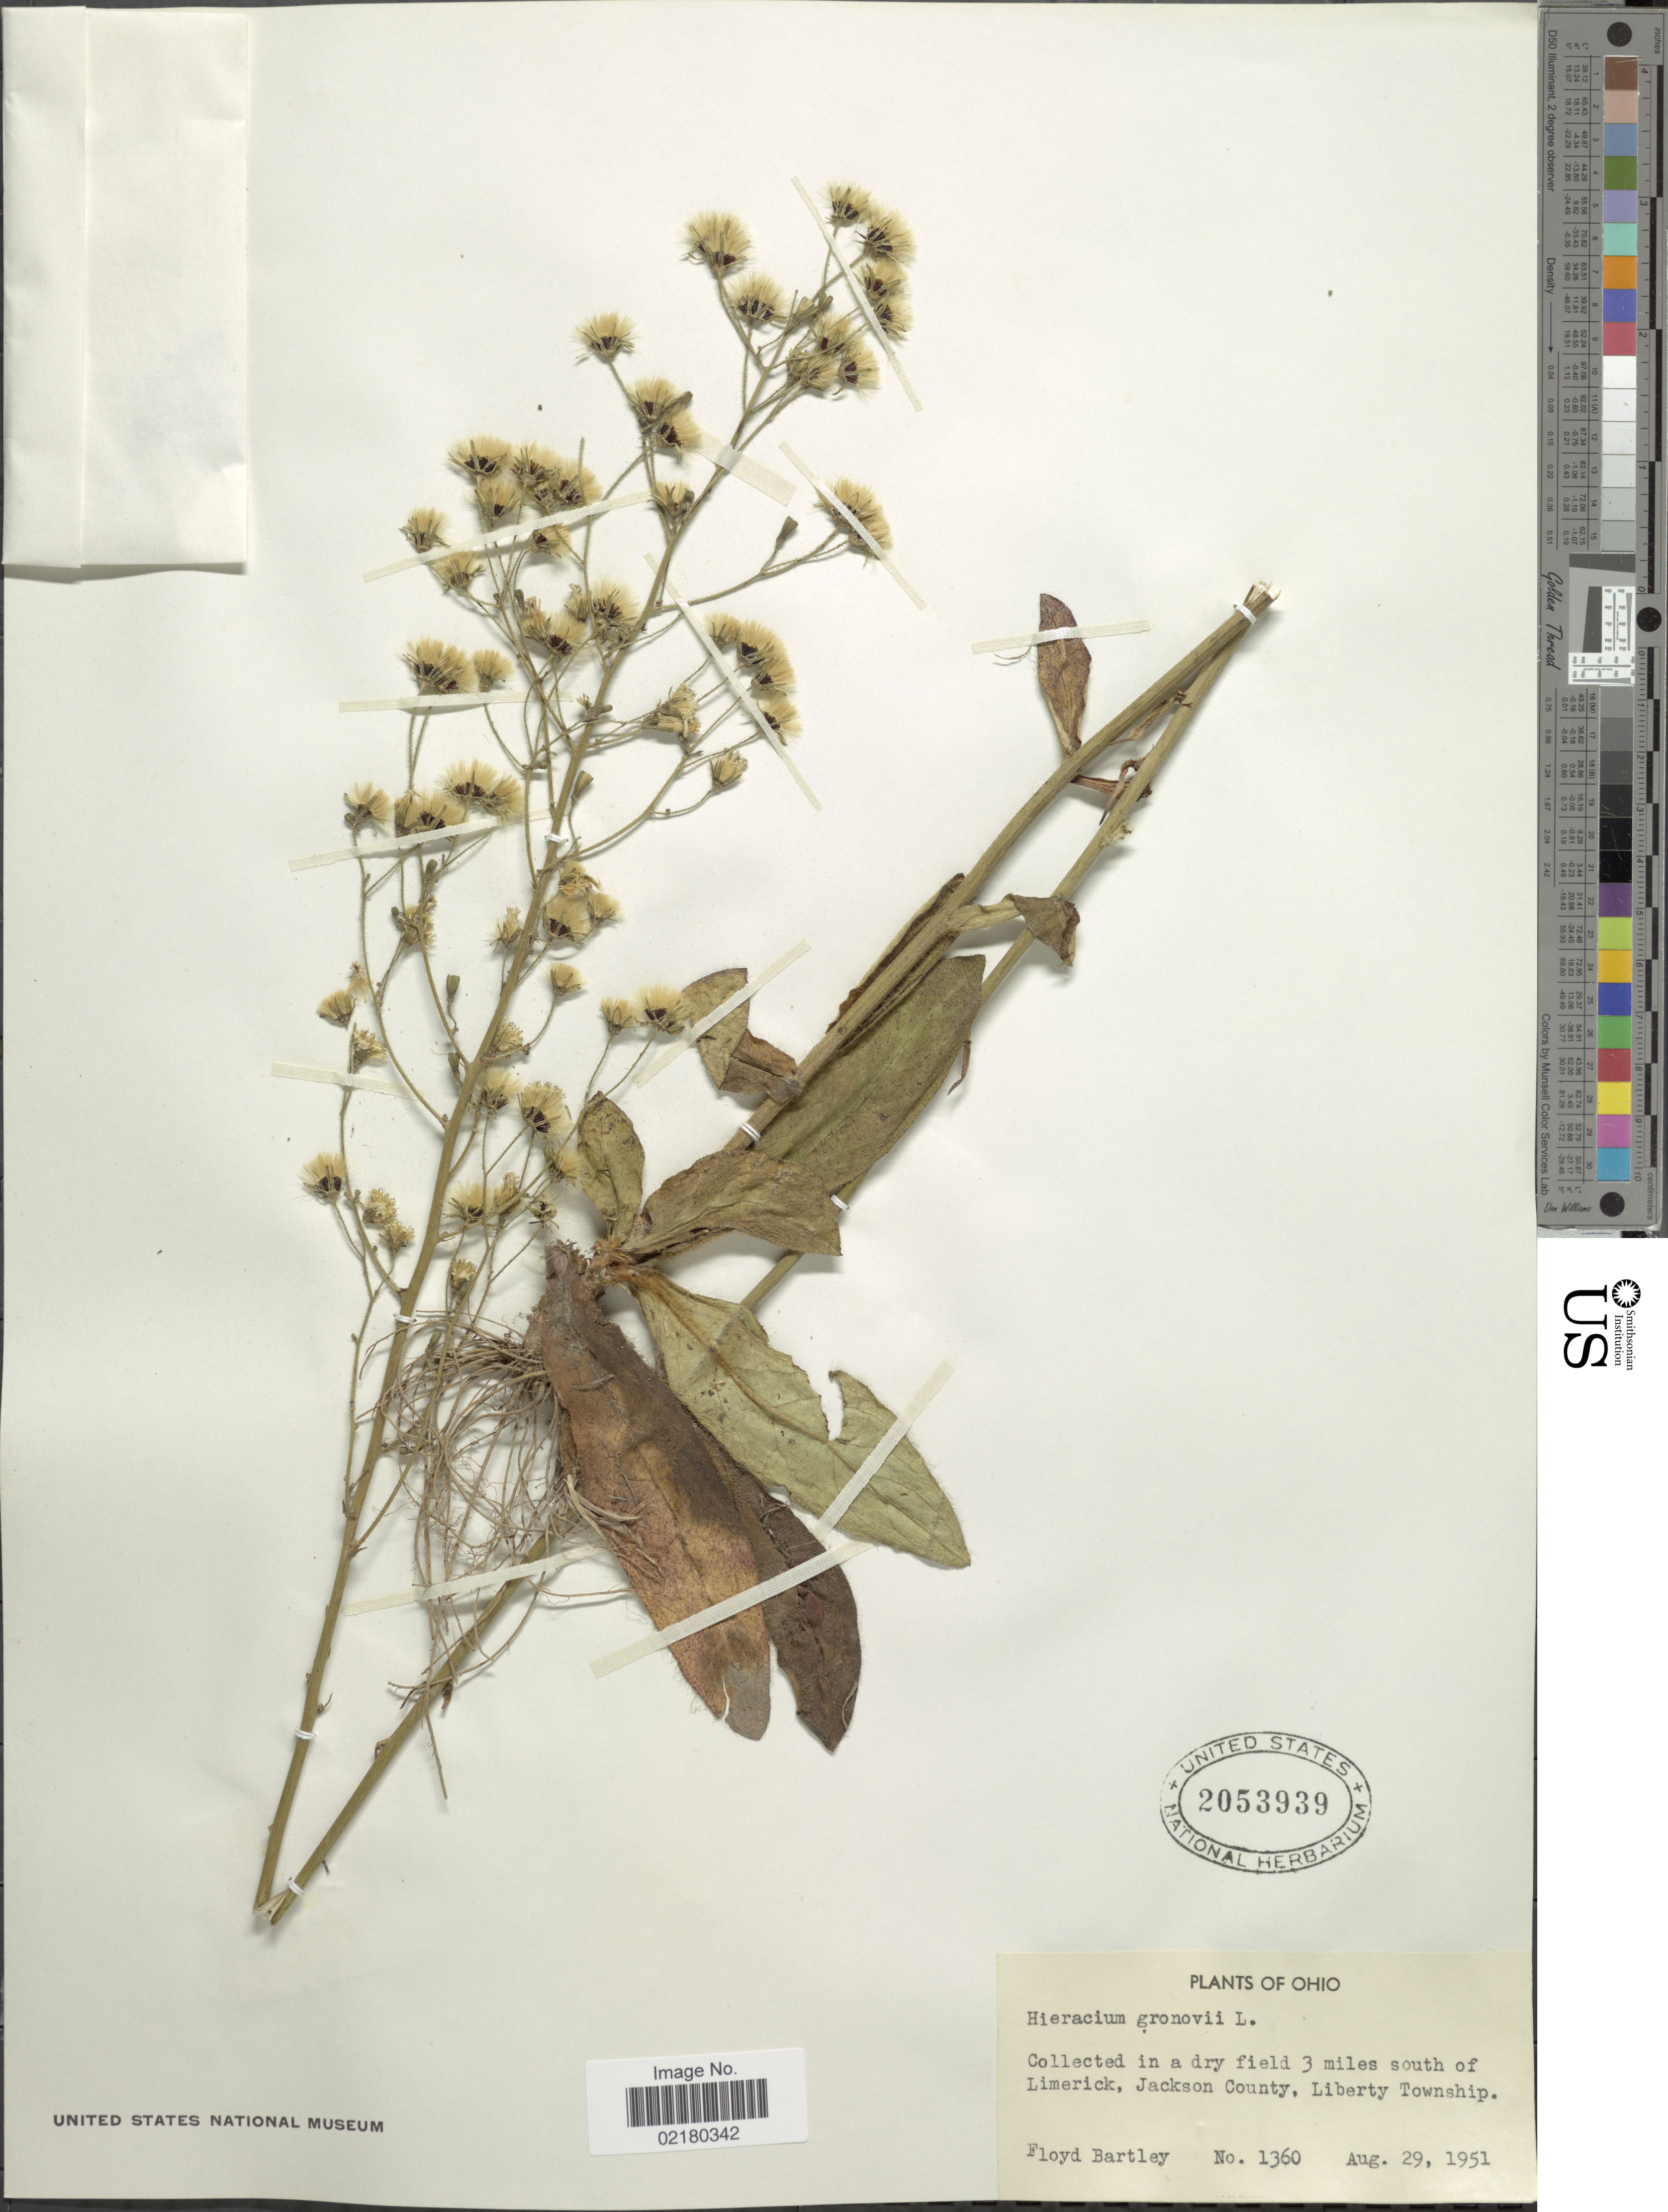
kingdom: Plantae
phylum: Tracheophyta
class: Magnoliopsida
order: Asterales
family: Asteraceae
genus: Hieracium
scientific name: Hieracium gronovii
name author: L.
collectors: F. Bartley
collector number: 1360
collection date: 1951-08-29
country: United States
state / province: Ohio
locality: In a dry field 3 miles south of Limerick, jackson County, Liberty Township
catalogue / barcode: US 2053939